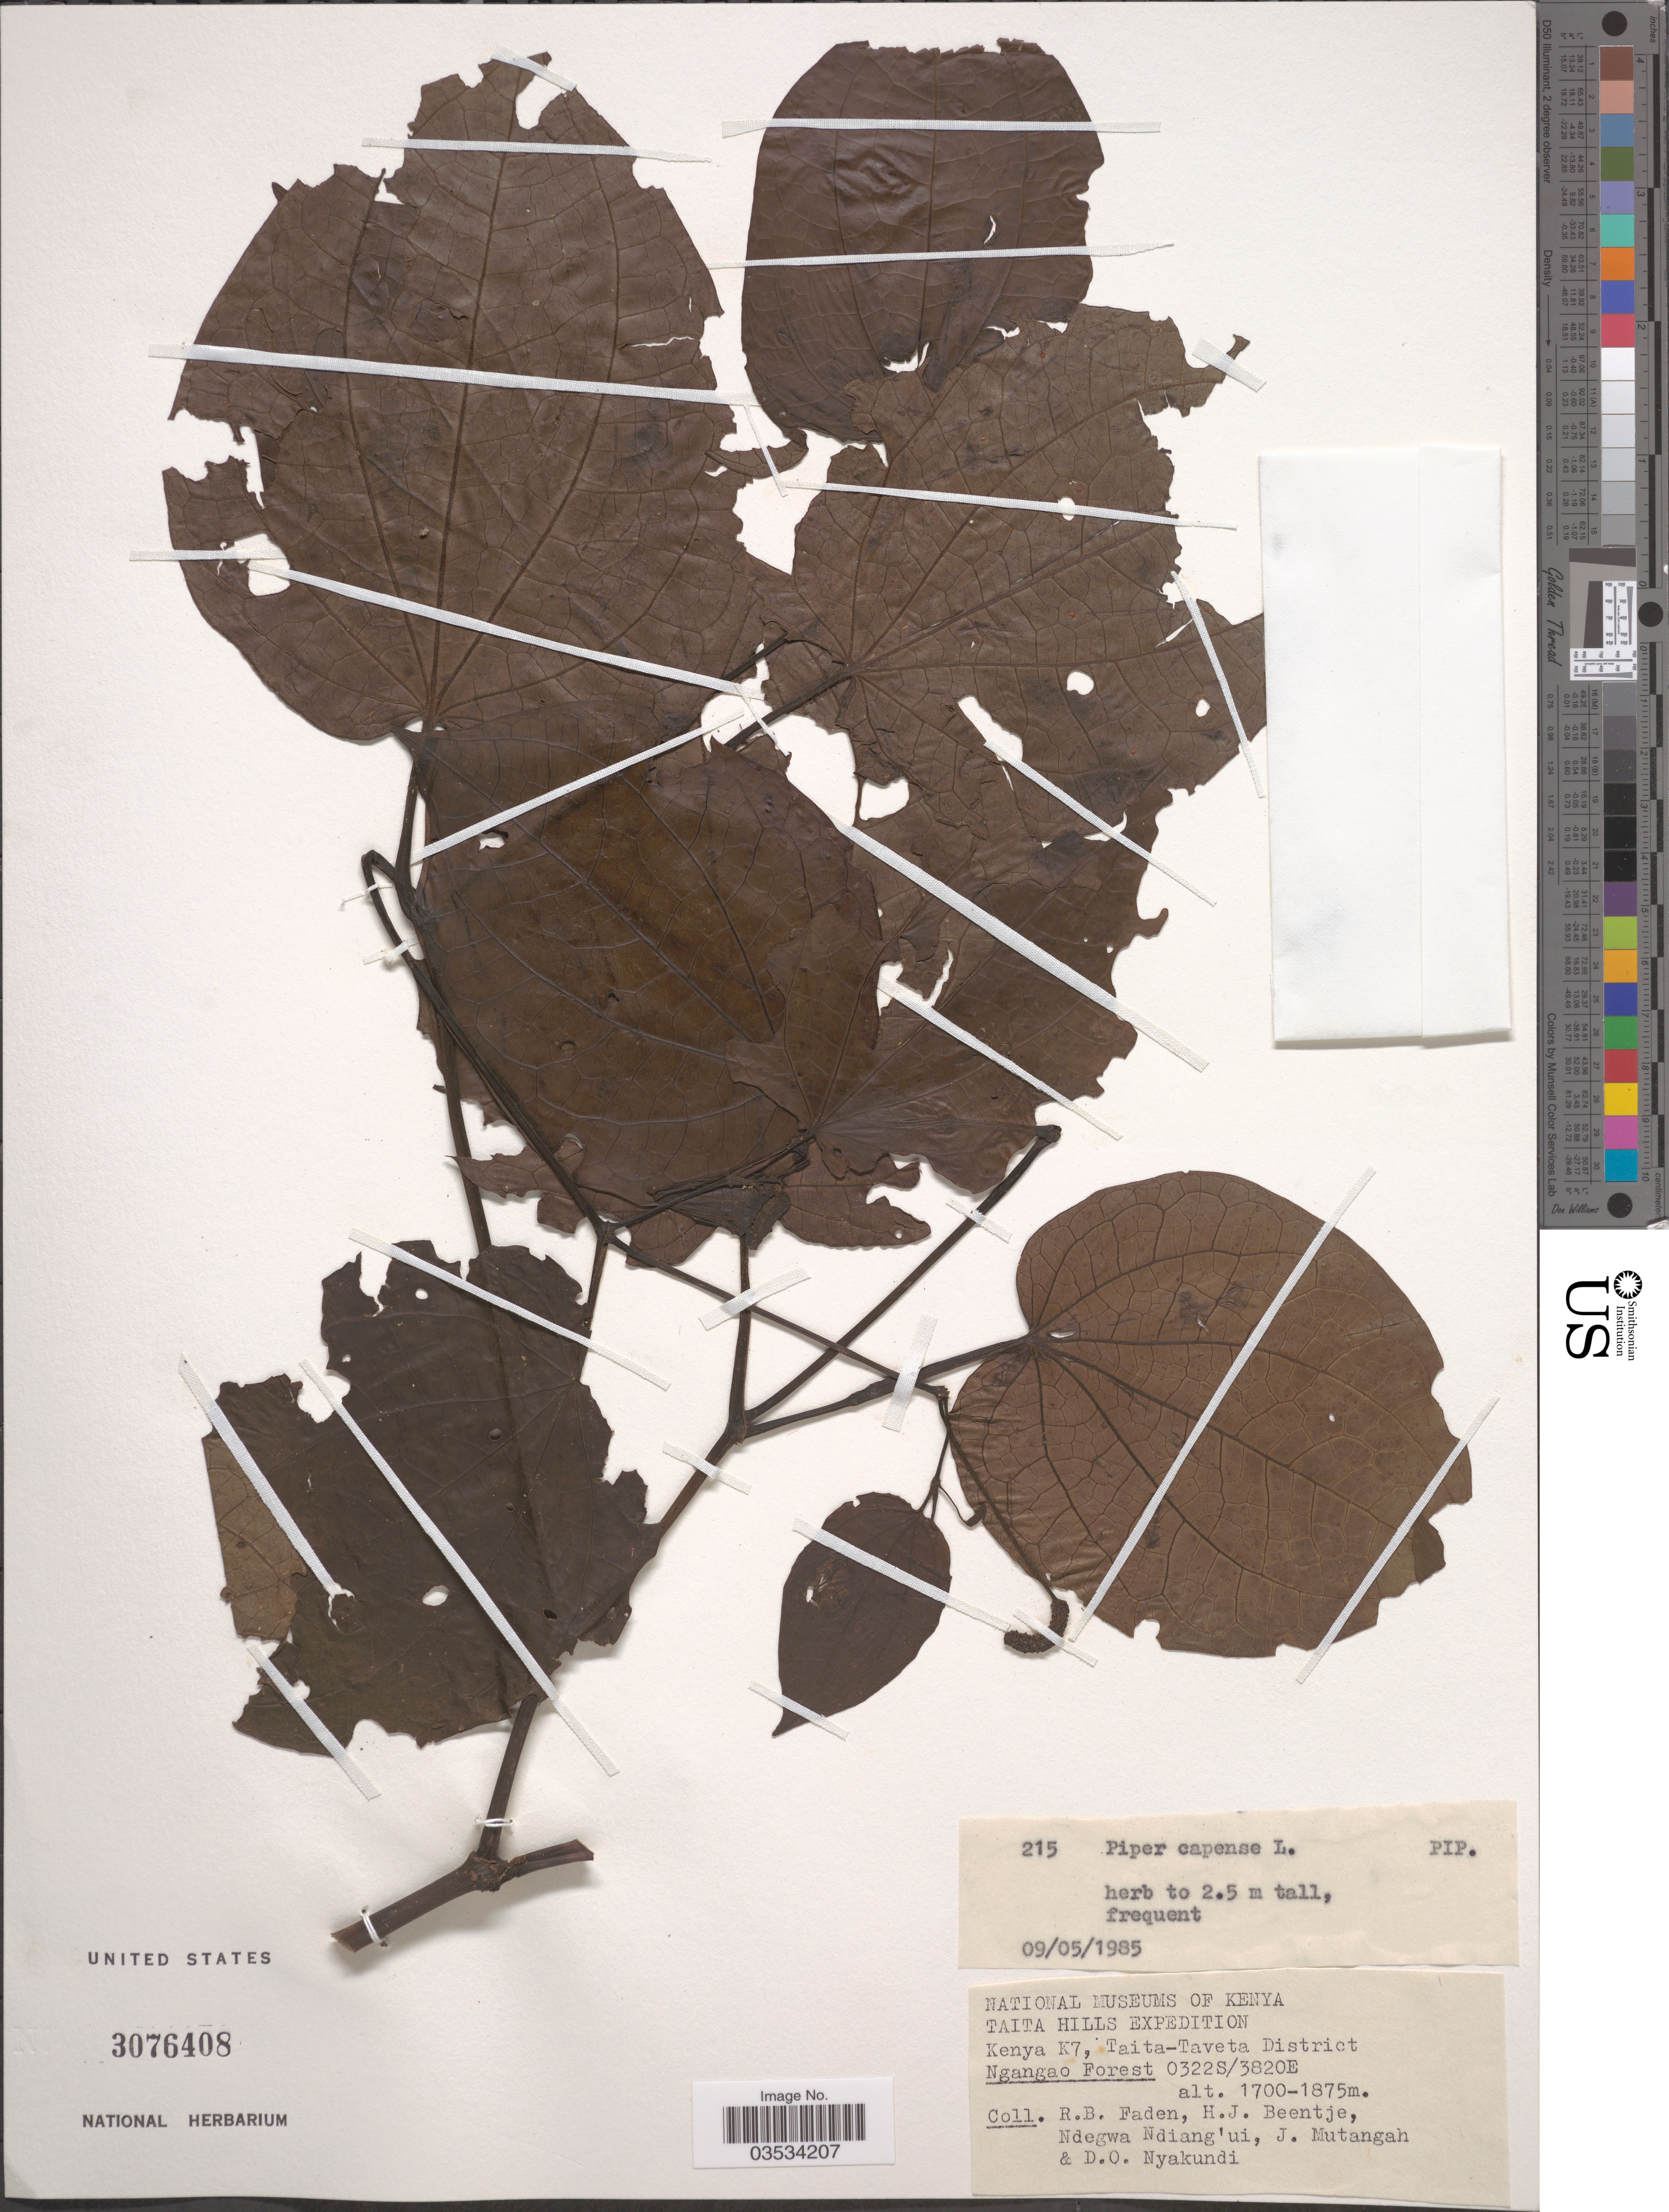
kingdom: Plantae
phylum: Tracheophyta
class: Magnoliopsida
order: Piperales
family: Piperaceae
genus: Piper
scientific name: Piper capense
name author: L. f.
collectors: R. B. Faden, H. J. Beentje, Ndegwa Ndiang'ui, J. Mutangah & D. Nyakundi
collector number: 215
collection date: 1985-05-09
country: Kenya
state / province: Taita Taveta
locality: Taita Hills. K7, Taita-Taveta District. Ngangao Forest.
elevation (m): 1700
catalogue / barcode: US 3076408